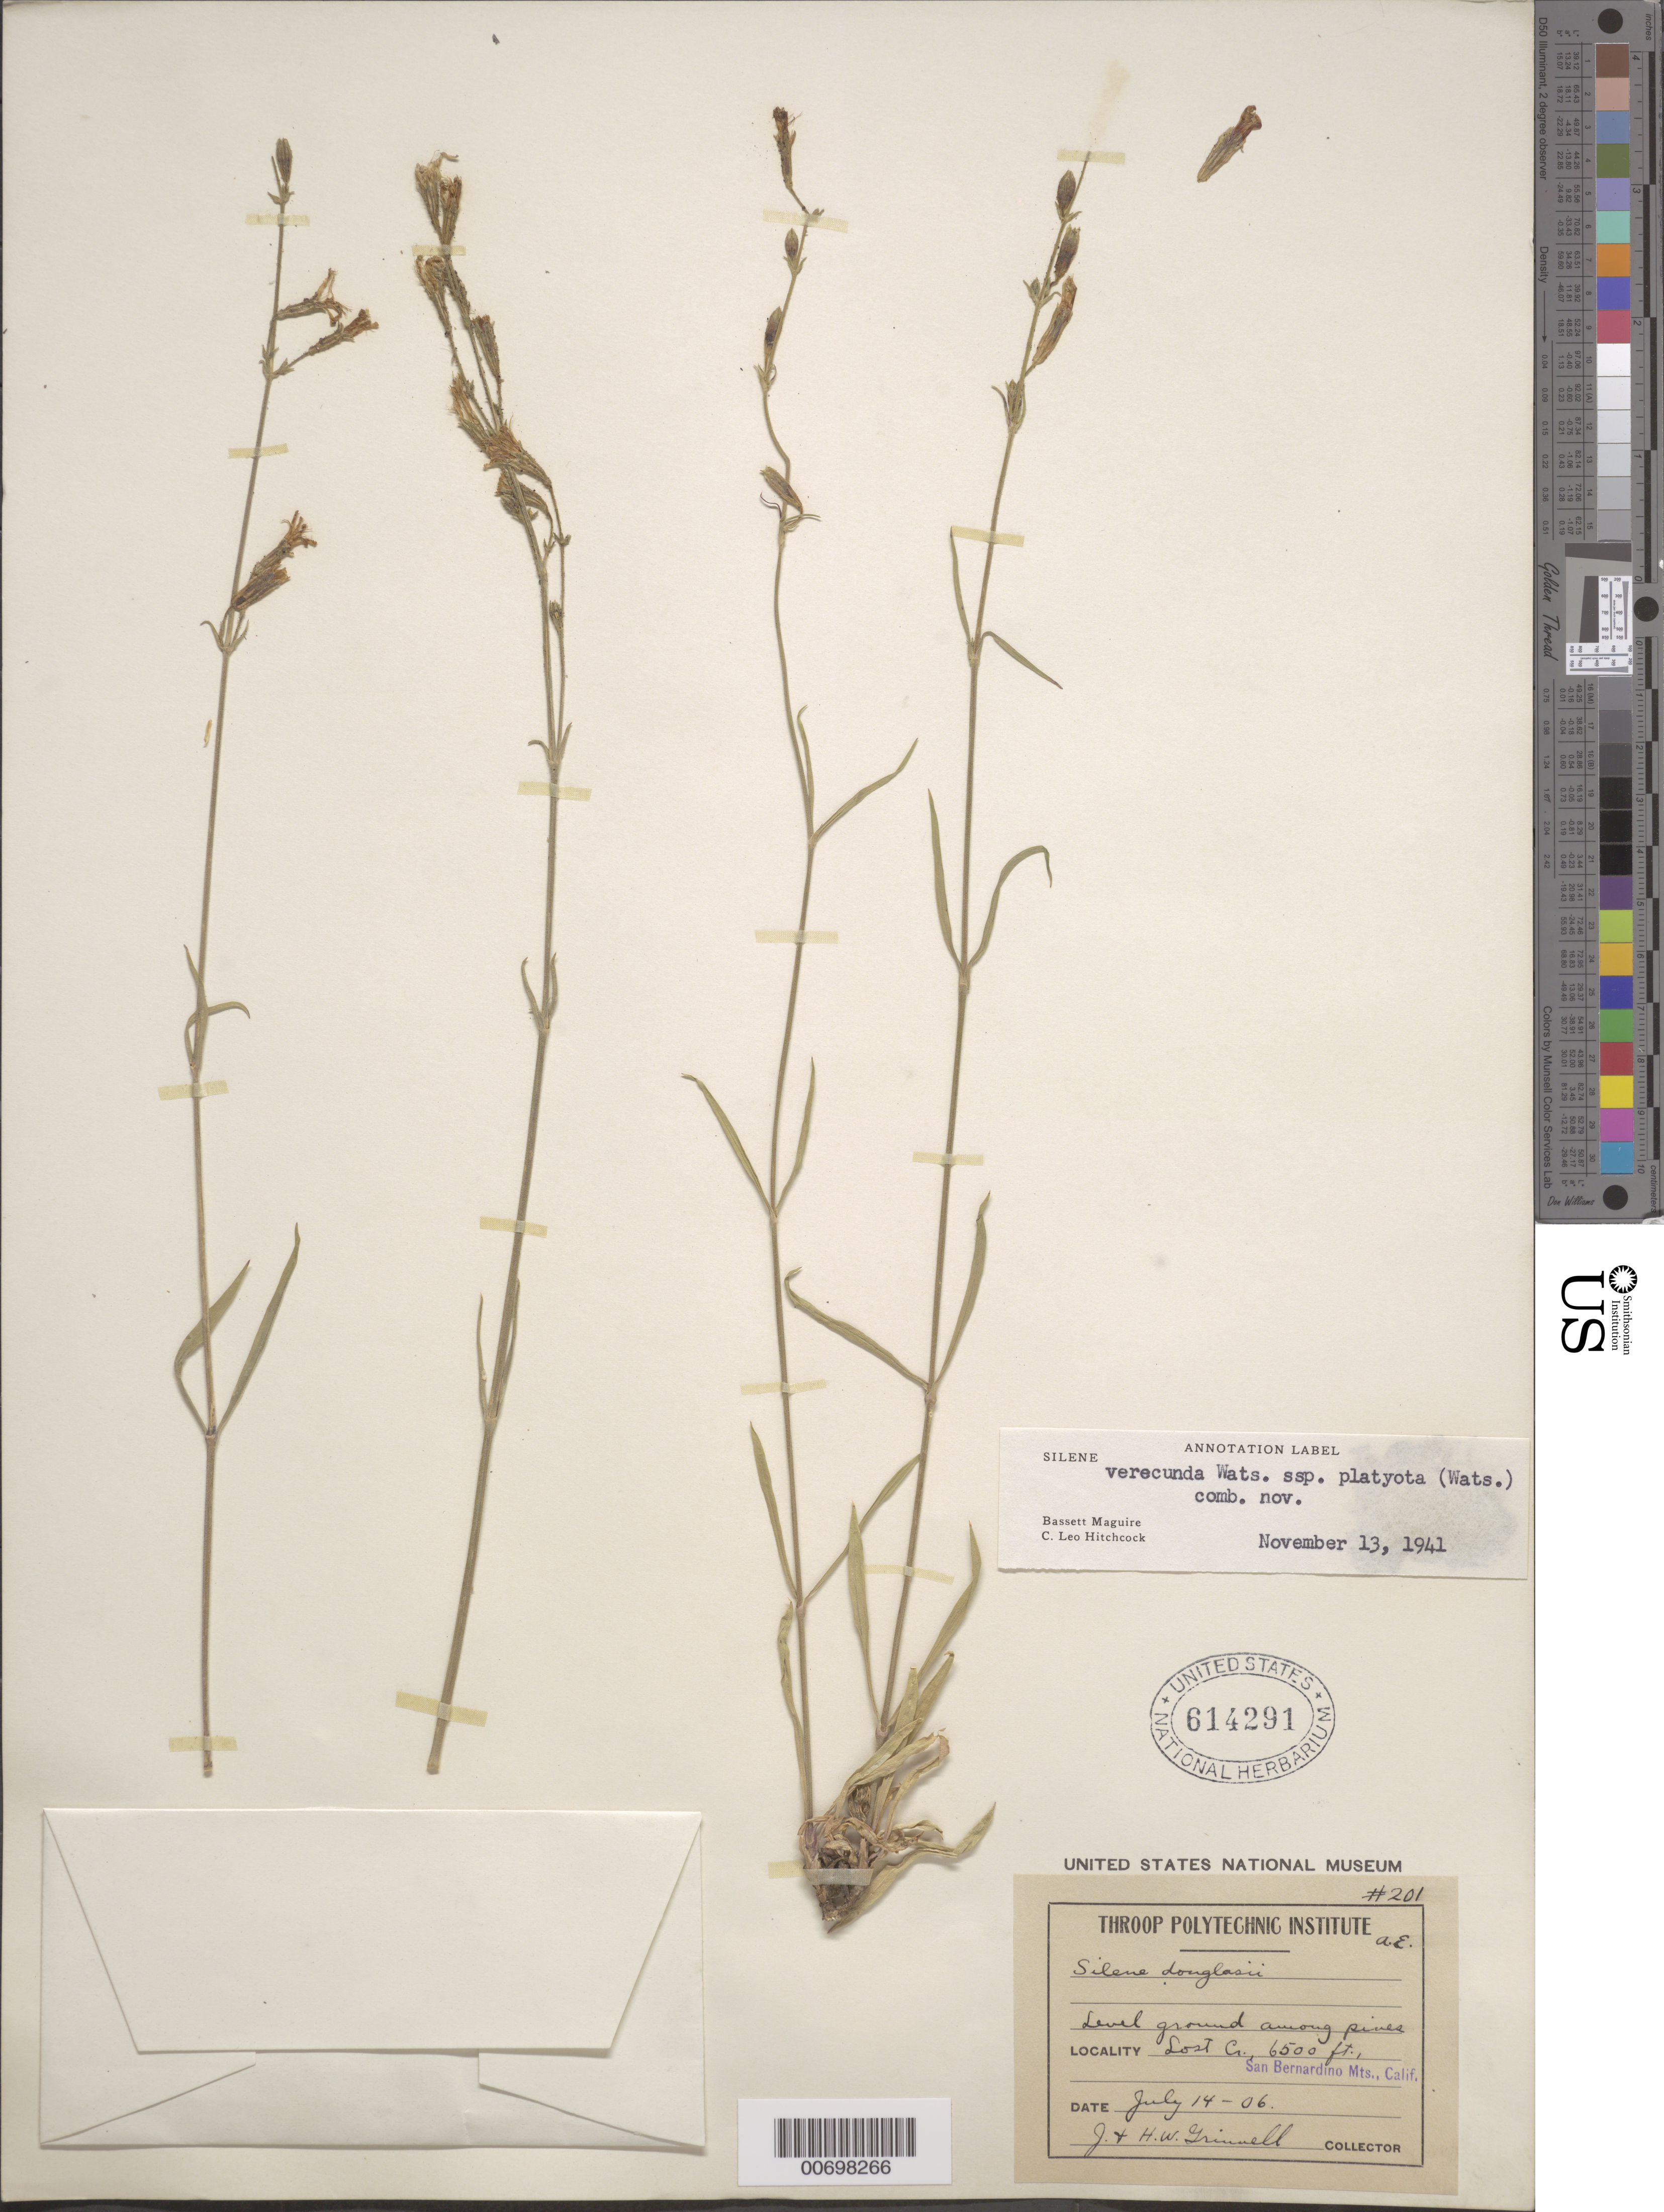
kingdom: Plantae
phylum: Tracheophyta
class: Magnoliopsida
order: Caryophyllales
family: Caryophyllaceae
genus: Silene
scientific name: Silene verecunda subsp. platyota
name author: (S. Watson) C.L. Hitchc. & Maguire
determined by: Maguire, B.; Hitchcock, C. L.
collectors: J. Grinnell & H. Grinnell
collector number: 201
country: United States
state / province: California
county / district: San Bernardino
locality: Lost Cr. San Bernardino Mts.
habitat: Level ground among pines.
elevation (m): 1981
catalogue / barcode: US 614291